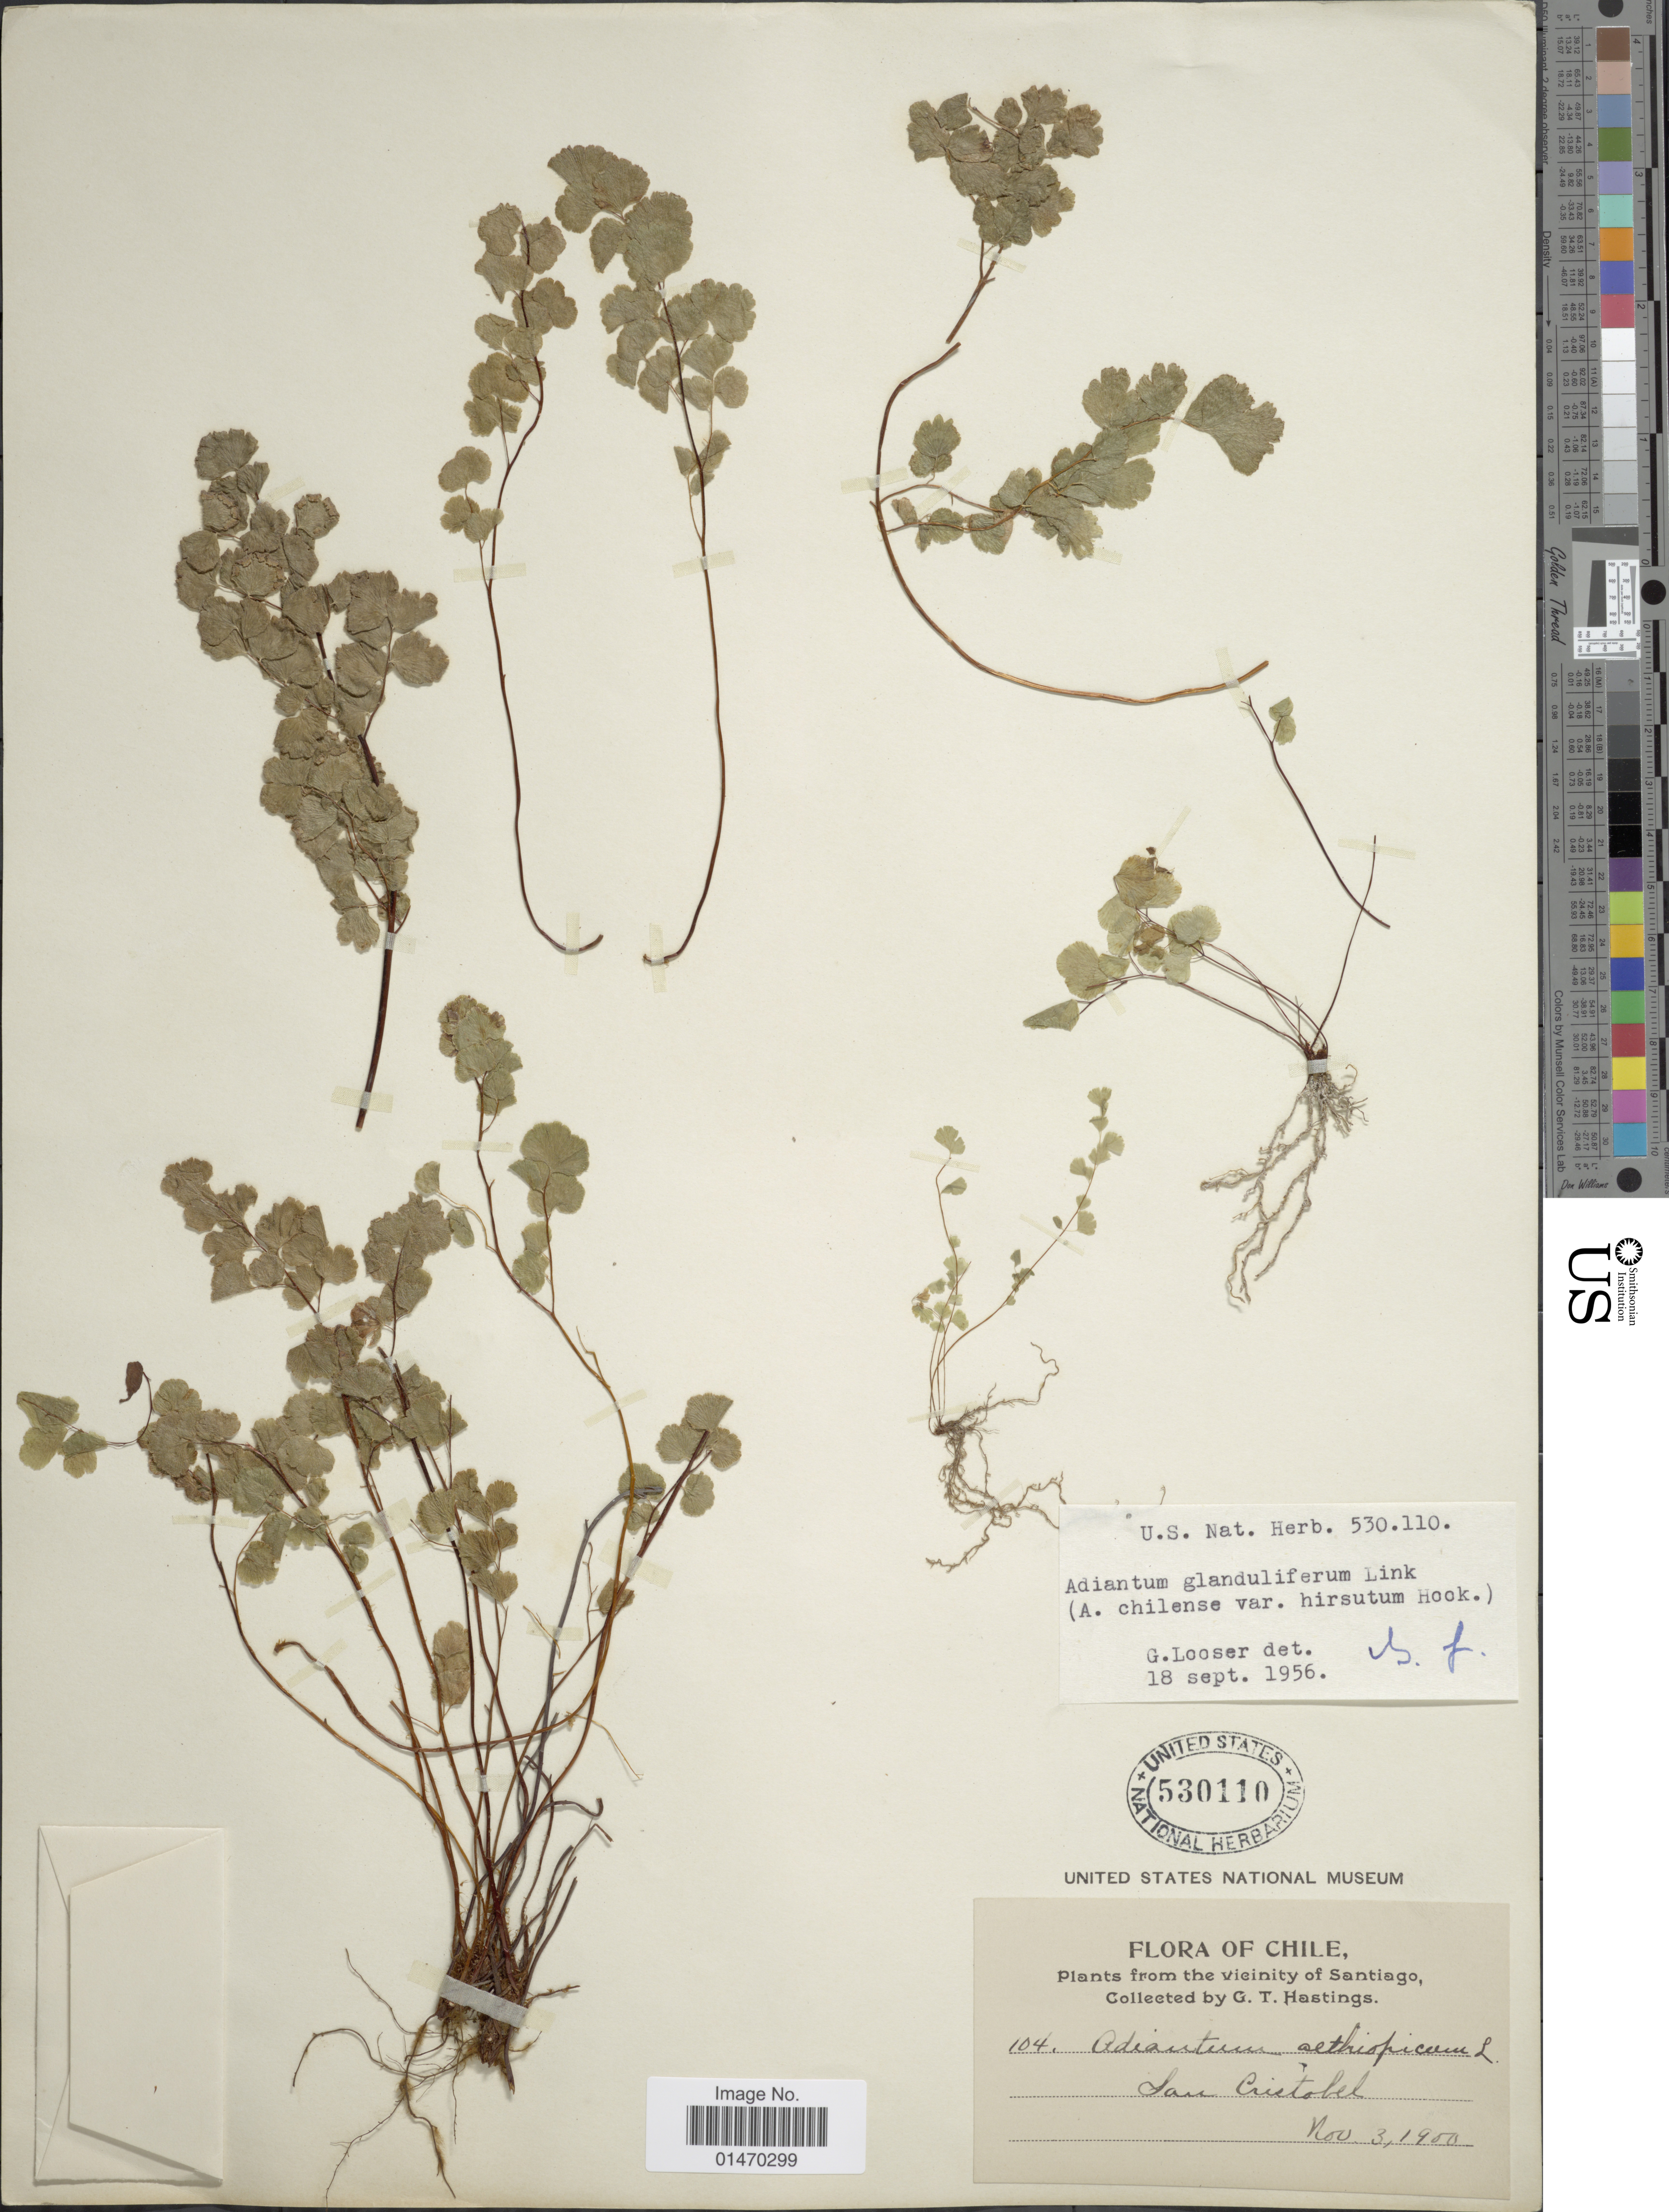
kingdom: Plantae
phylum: Tracheophyta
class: Polypodiopsida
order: Polypodiales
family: Pteridaceae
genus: Adiantum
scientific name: Adiantum glanduliferum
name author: Link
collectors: G. Hastings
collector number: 104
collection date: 1950-11-03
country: Chile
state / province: Región Metropolitana (RM)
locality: The vicinity of Santiago. San Cristobel.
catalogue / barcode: US 530110